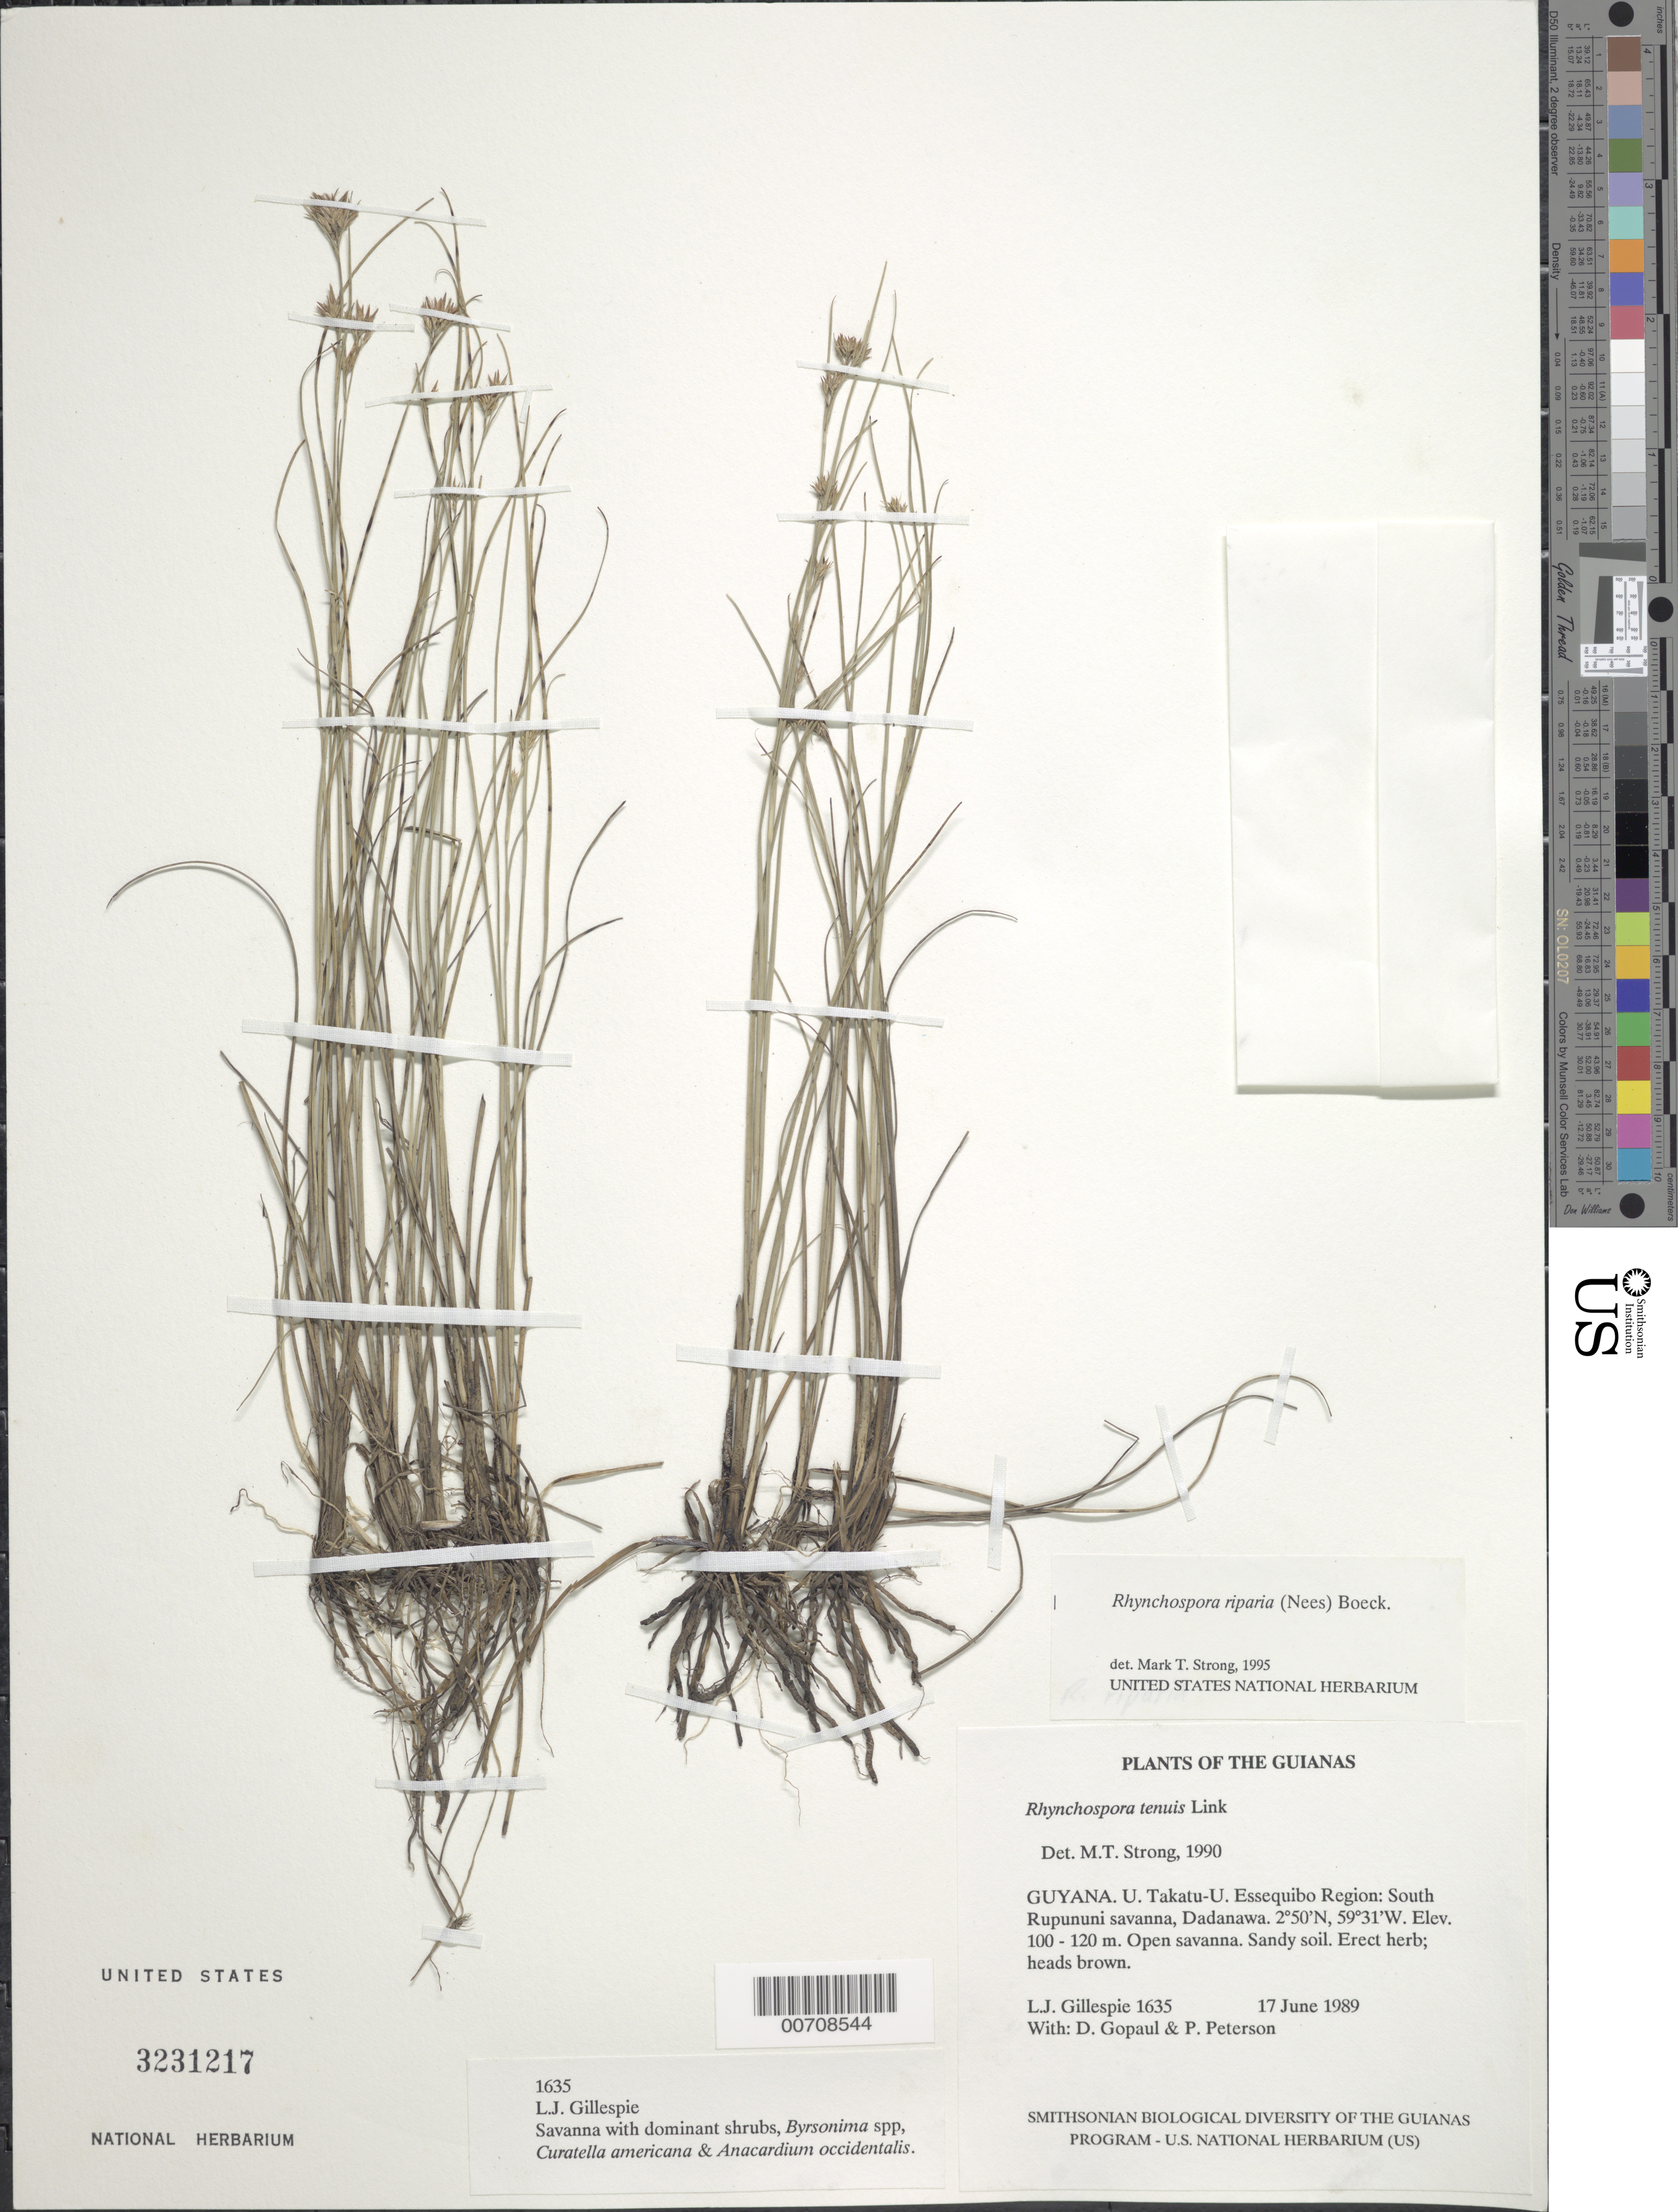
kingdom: Plantae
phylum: Tracheophyta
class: Liliopsida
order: Poales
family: Cyperaceae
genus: Rhynchospora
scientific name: Rhynchospora riparia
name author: (Nees) Boeckeler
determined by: Strong, M. T., (US), Smithsonian Institution - National Museum of Natural History (UNITED STATES)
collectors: L. J. Gillespie, D. Gopaul & P. M. Peterson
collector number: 1635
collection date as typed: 17 June 1989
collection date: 1989-06-17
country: Guyana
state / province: U. Takutu-U. Essequibo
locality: South Rupununi savanna, Dadanawa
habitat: Open savanna. Sandy soil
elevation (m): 100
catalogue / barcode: US 3231217